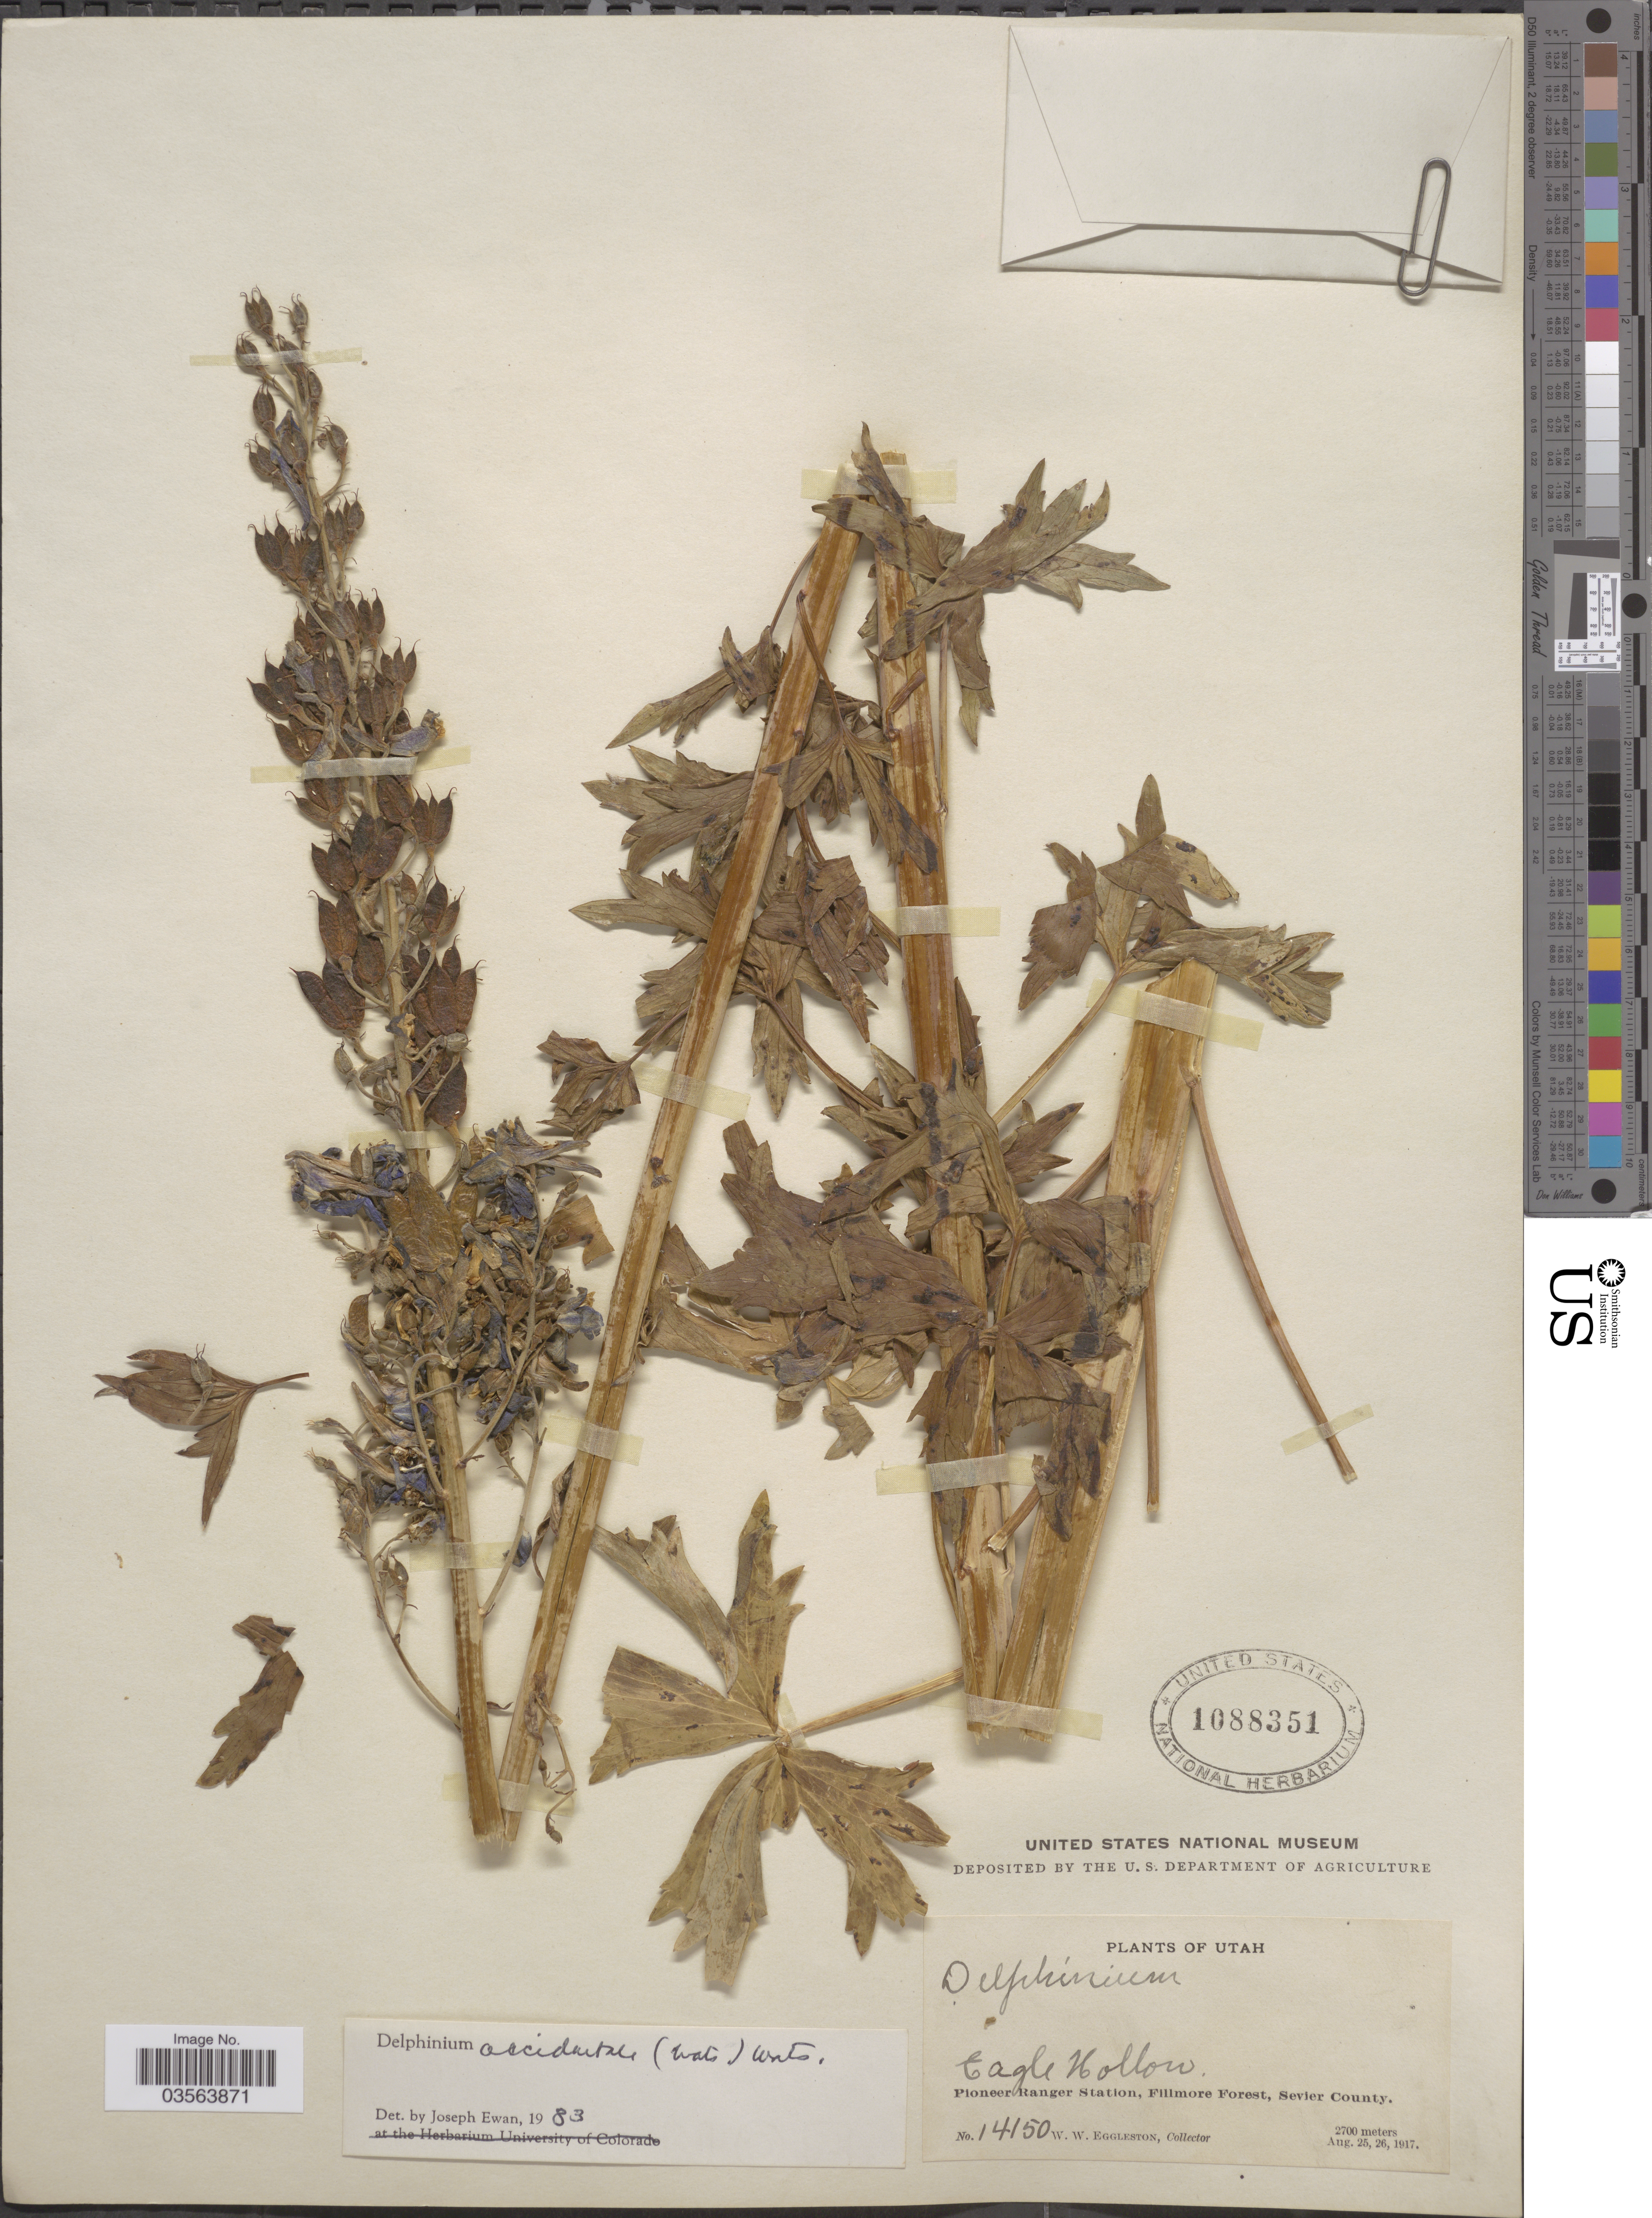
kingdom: Plantae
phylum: Tracheophyta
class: Magnoliopsida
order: Ranunculales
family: Ranunculaceae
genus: Delphinium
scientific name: Delphinium x occidentale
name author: (S. Watson) S. Watson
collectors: W. W. Eggleston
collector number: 14150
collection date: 1917-08-25/1917-08-26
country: United States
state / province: Utah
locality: Eagle Hollow. Pioneer Ranger Station, Fillmore Forest, Sevier County.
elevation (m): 2700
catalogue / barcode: US 1088351